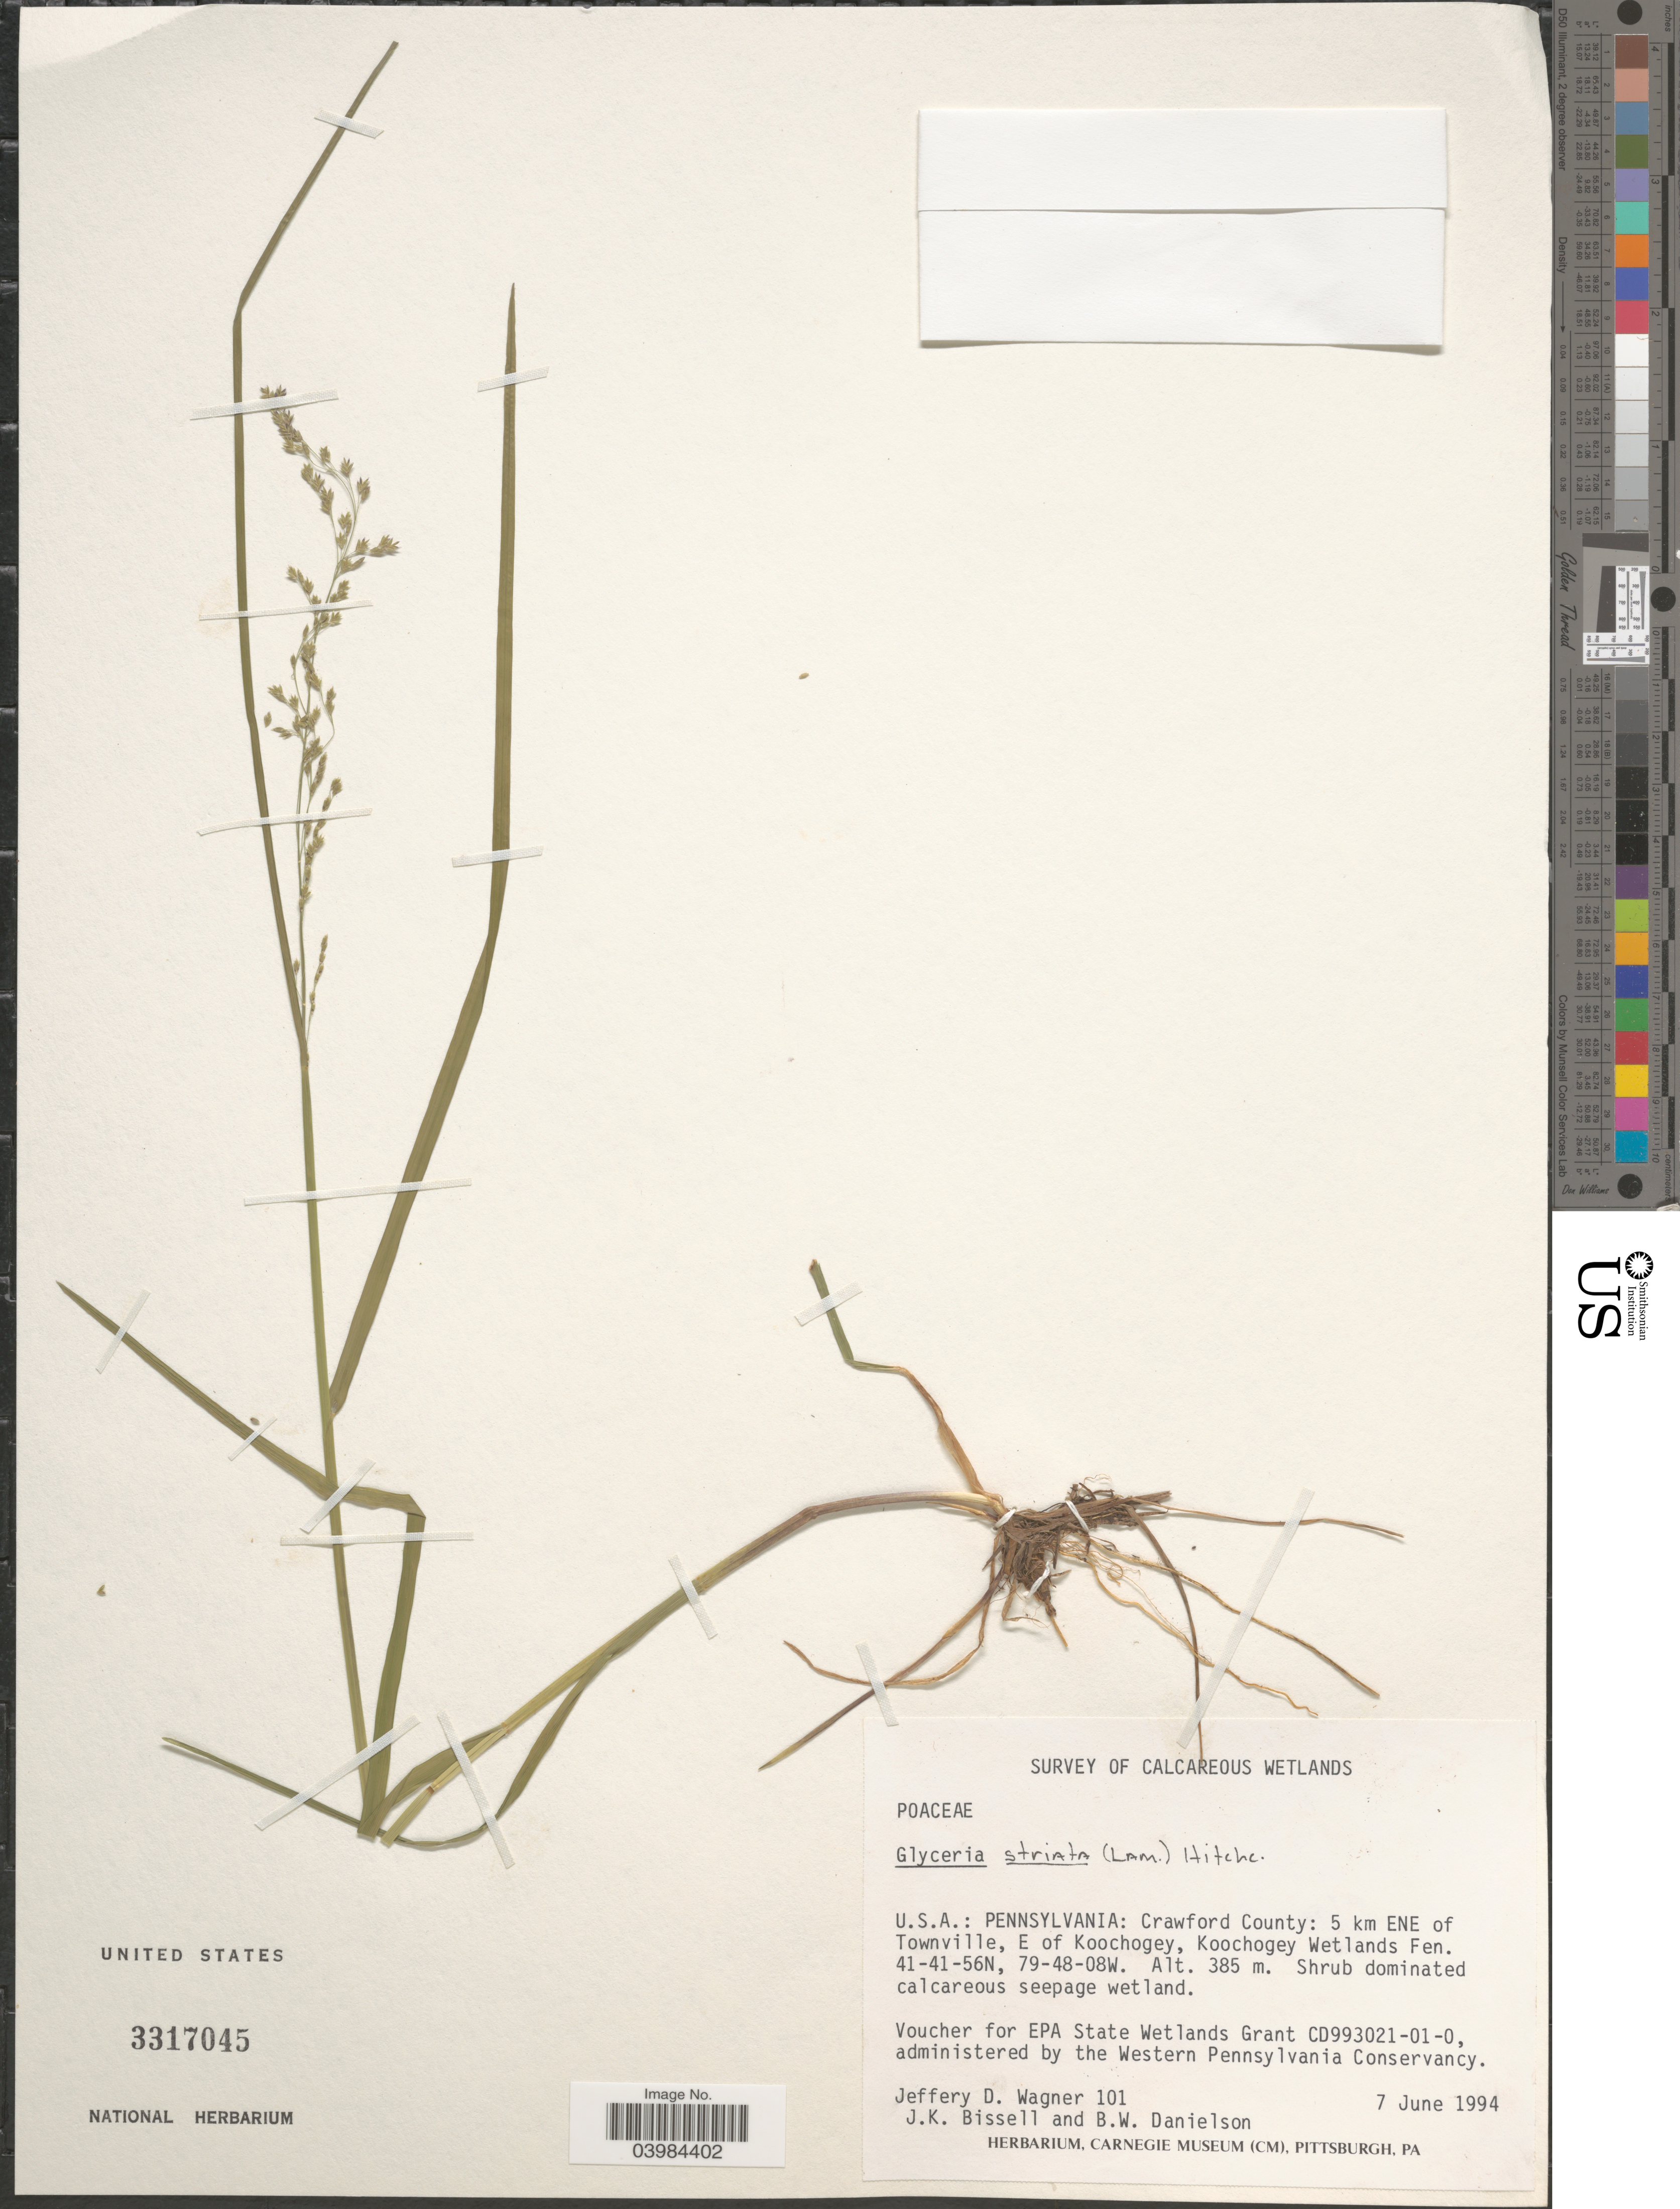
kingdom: Plantae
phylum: Tracheophyta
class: Liliopsida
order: Poales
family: Poaceae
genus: Glyceria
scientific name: Glyceria striata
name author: (Lam.) Hitchc.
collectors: J. D. Wagner, J. Bissell & B. Danielson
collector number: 101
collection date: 1994-06-07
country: United States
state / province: Pennsylvania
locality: Crawford County: 5 km ENE of Townville, E of Koochogey, Koochogey Wetlands Fen. 41-41-56N, 79-48-08W.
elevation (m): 385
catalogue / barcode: US 3317045